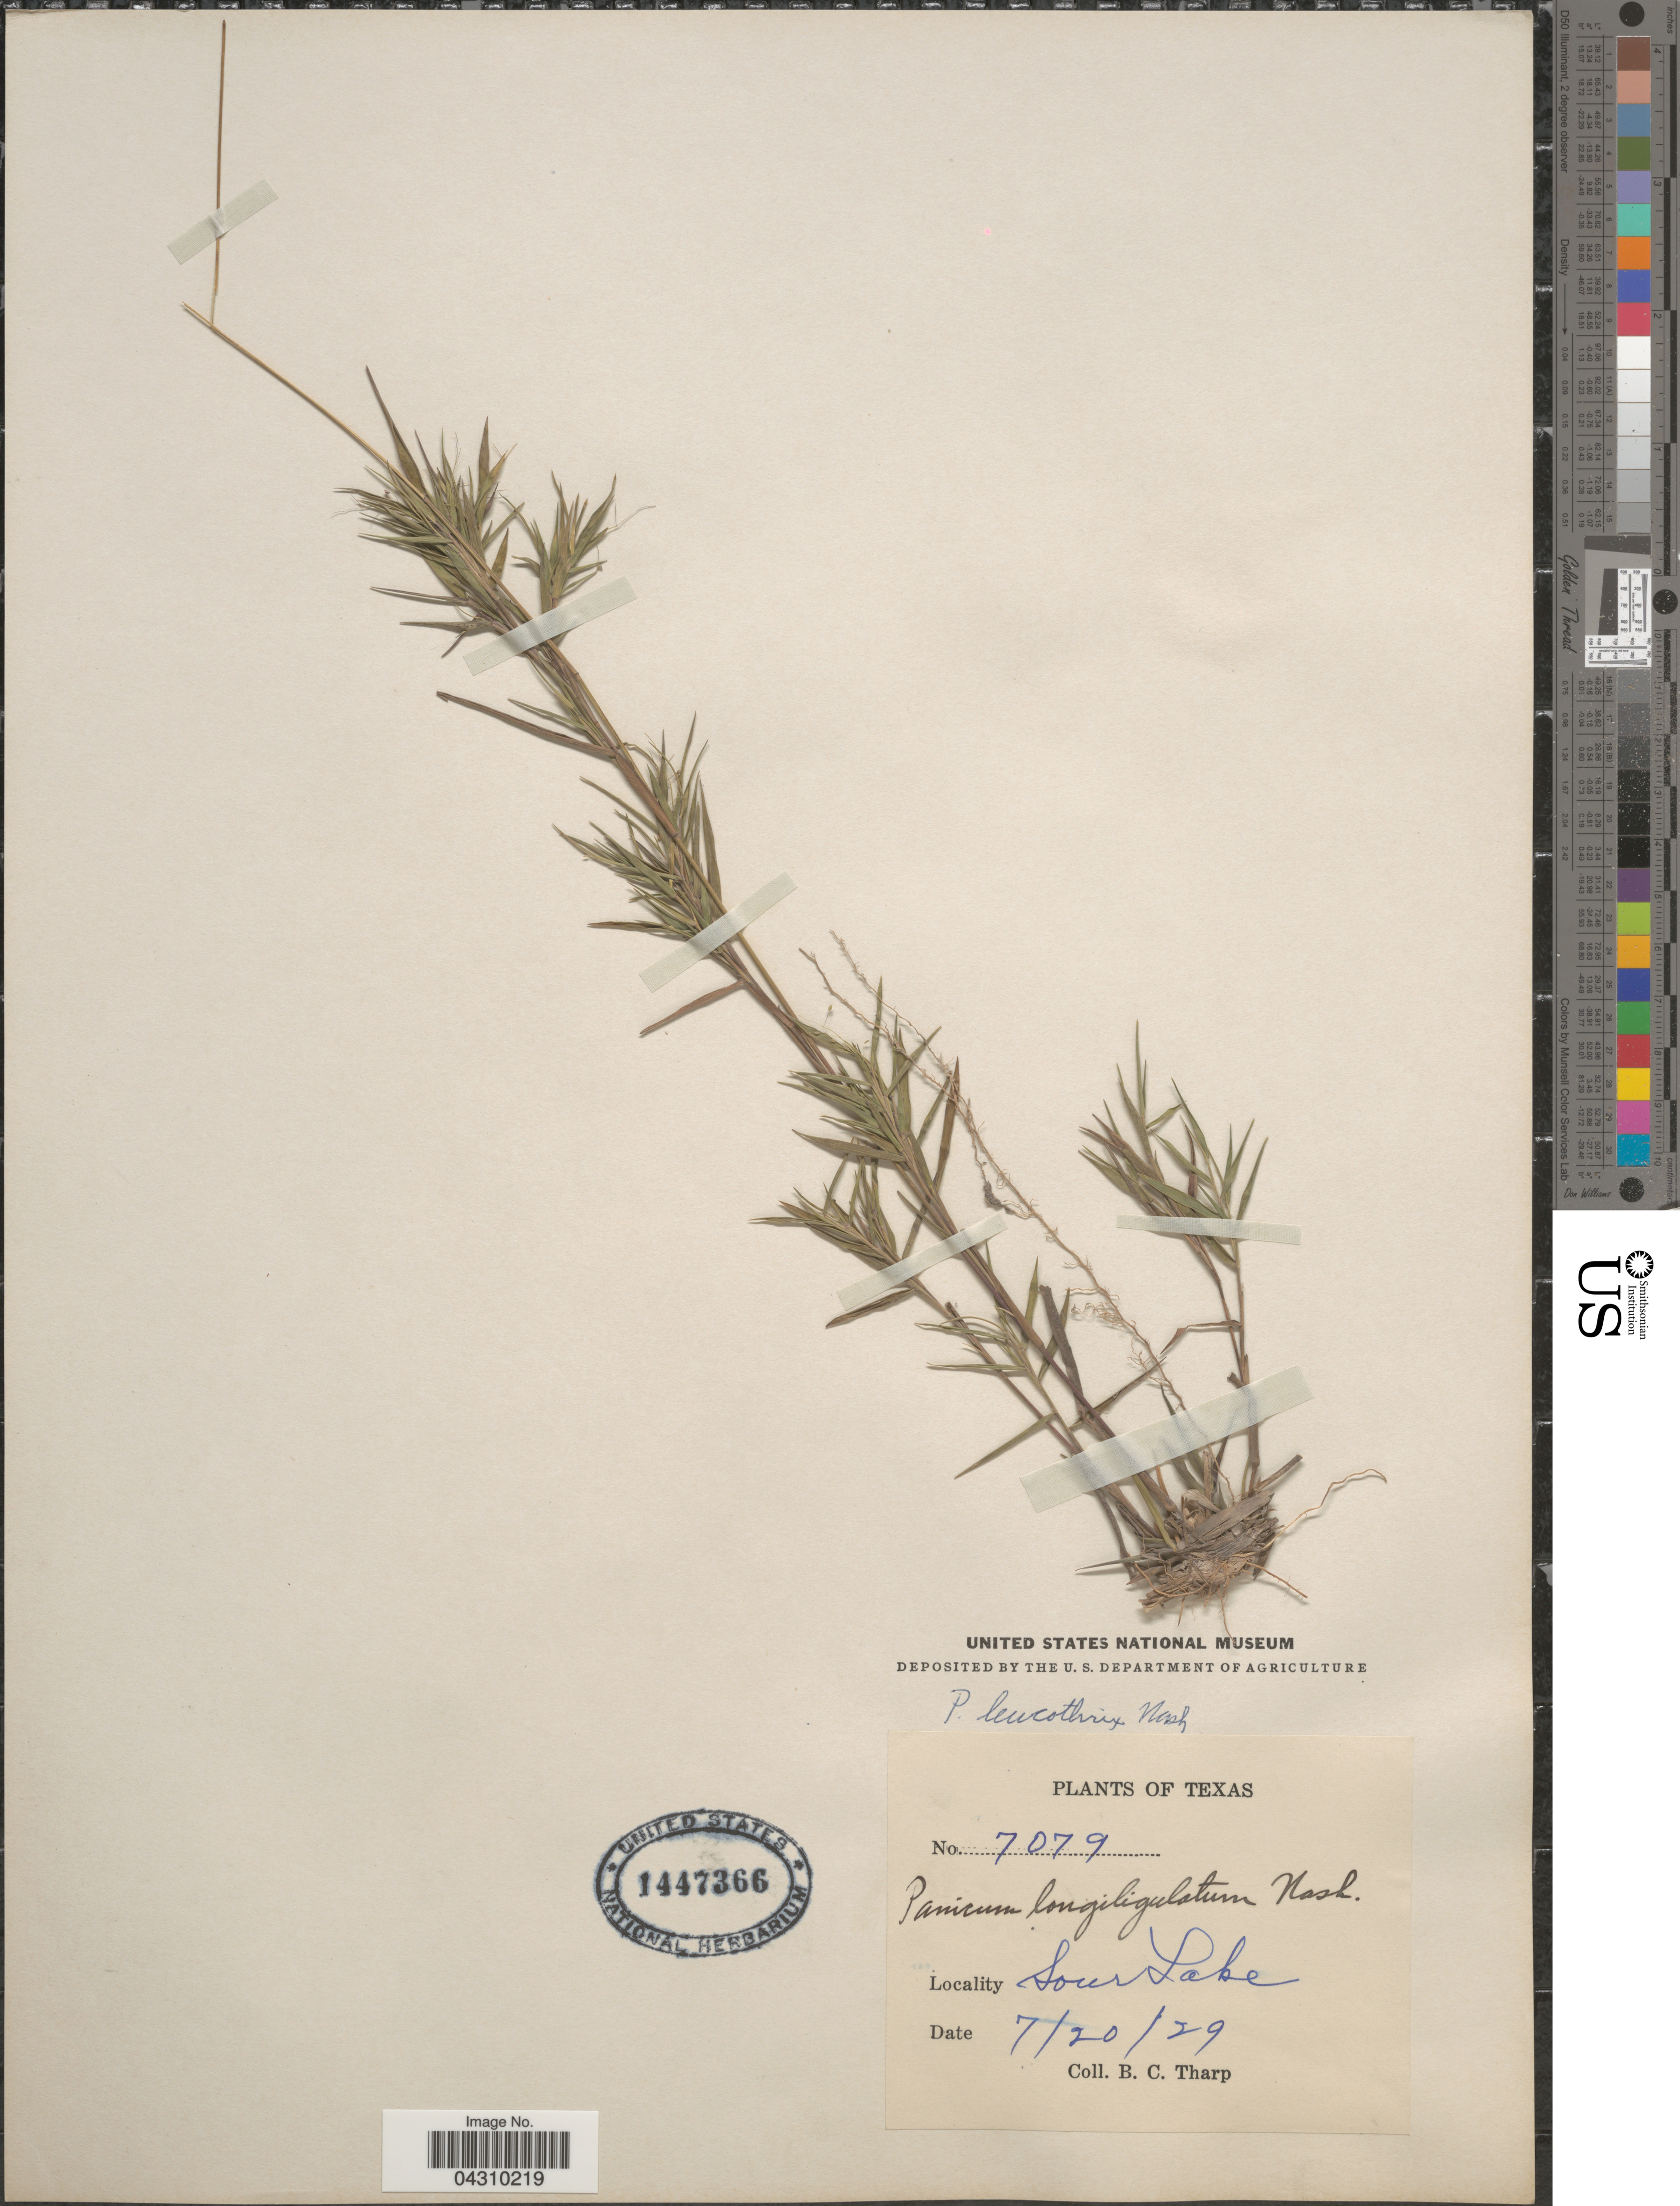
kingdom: Plantae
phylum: Tracheophyta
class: Liliopsida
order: Poales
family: Poaceae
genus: Dichanthelium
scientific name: Dichanthelium acuminatum var. acuminatum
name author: (Sw.) Gould & C.A. Clark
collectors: B. C. Tharp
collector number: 7079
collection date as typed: Transcribed d/m/y: 20/7/29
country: United States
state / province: Texas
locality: Sour Lake.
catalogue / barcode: US 1447366